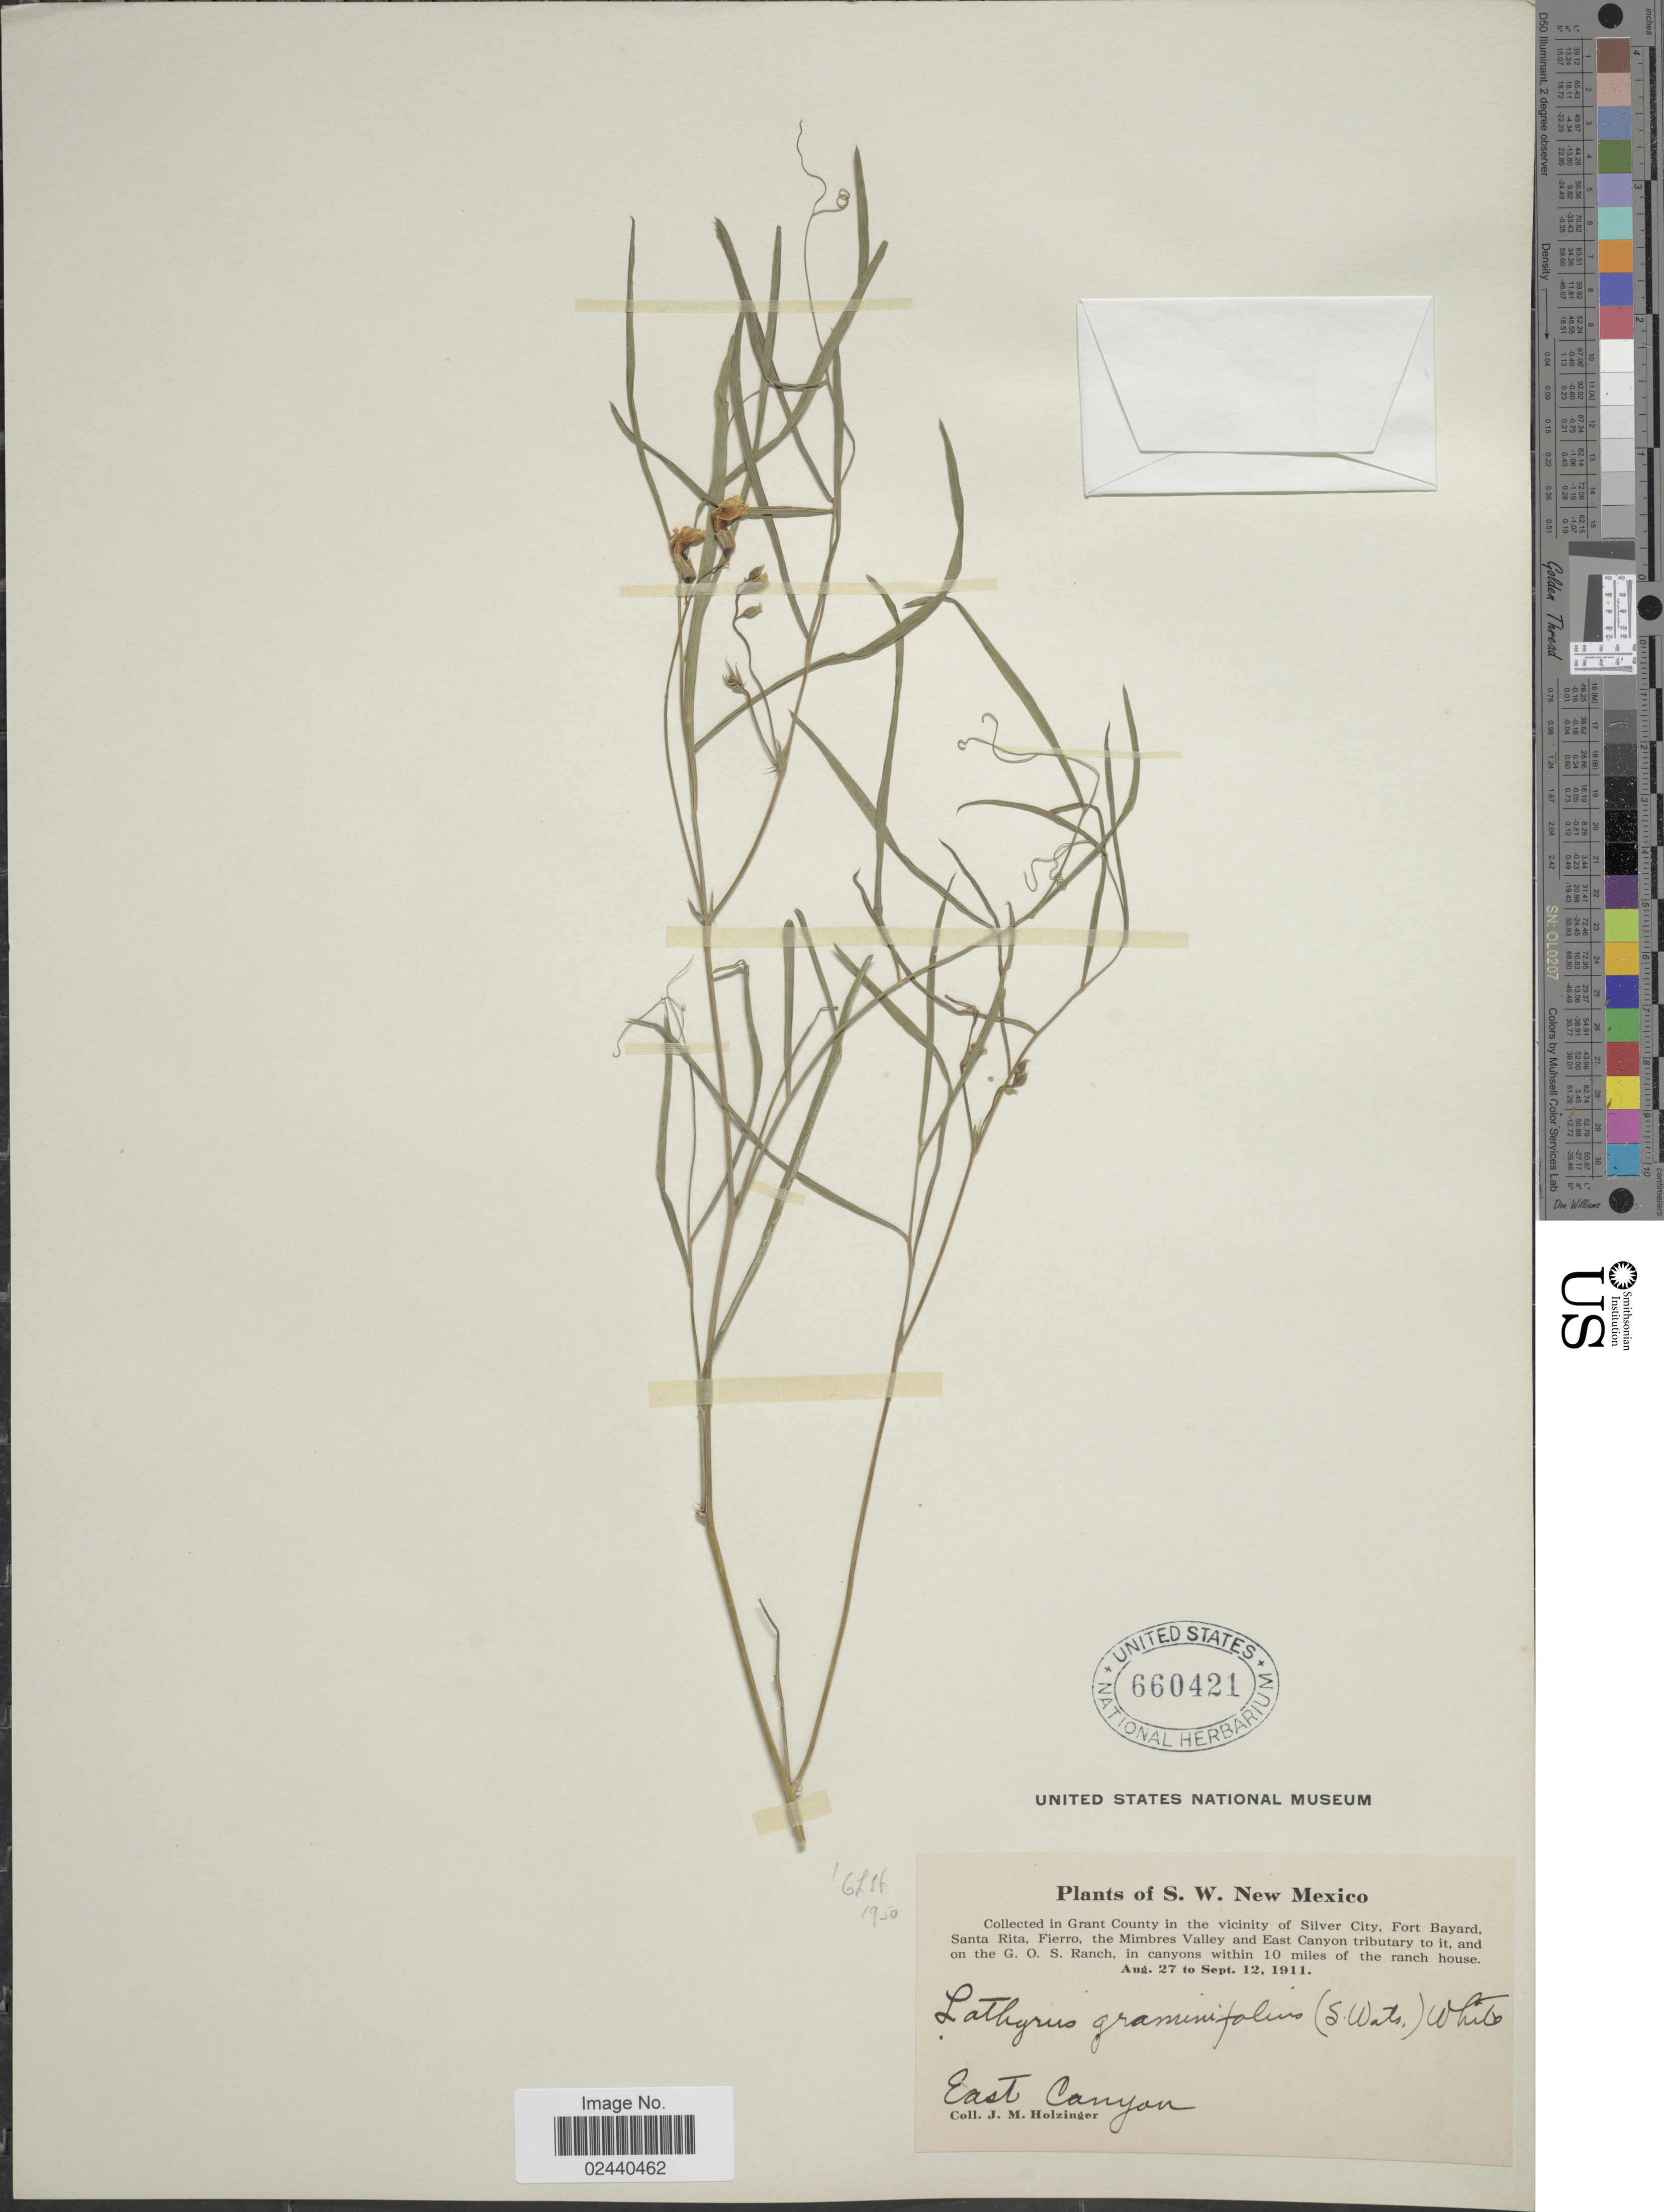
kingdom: Plantae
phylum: Tracheophyta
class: Magnoliopsida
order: Fabales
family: Fabaceae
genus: Lathyrus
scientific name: Lathyrus graminifolius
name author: (S. Watson) T.G. White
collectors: J. M. Holzinger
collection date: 1911-08-27/1911-09-12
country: United States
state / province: New Mexico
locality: S.W. New Mexico. Collected in Grant County in the vicinity of Silver City, Fort Bayard, Santa Rita, Fierro, the Mimbres Valley and East Canyon tributary to it, and on the G.O.S. Ranch, in canyons within 10 miles of the ranch house. East Canyon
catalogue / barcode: US 660421